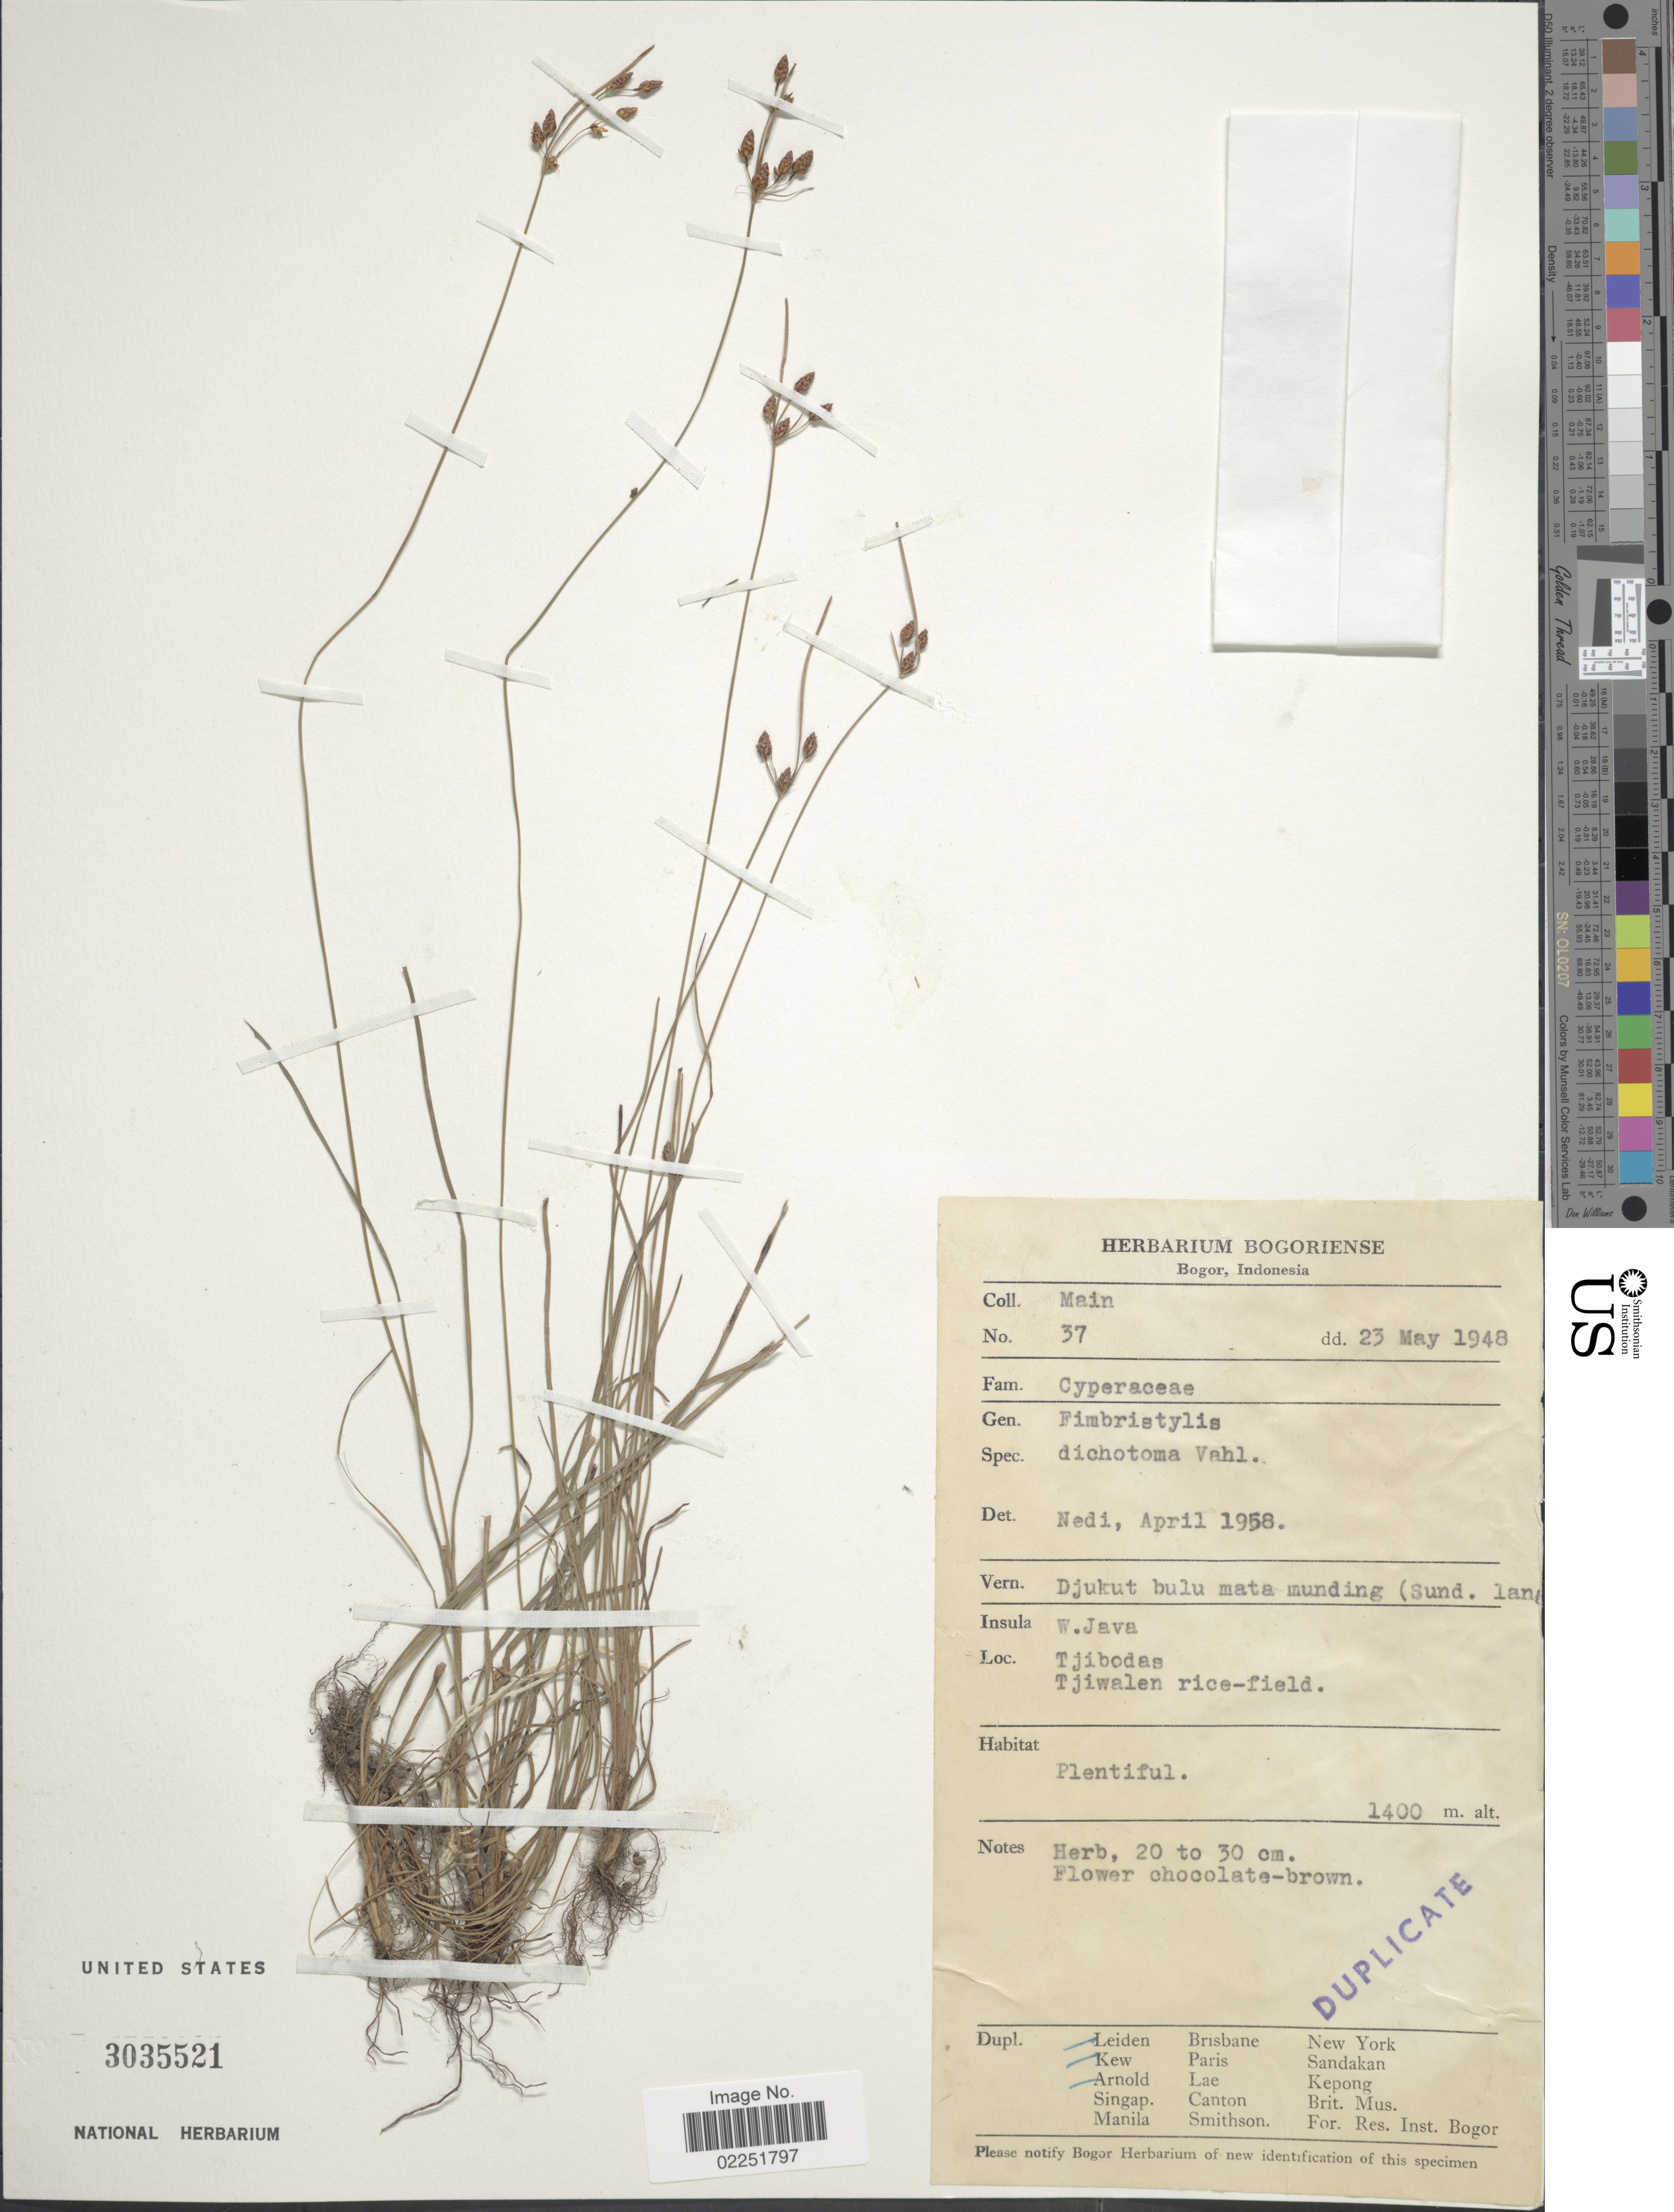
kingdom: Plantae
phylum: Tracheophyta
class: Liliopsida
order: Poales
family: Cyperaceae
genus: Fimbristylis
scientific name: Fimbristylis dichotoma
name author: (L.) Vahl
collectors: -. Main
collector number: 37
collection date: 1948-05-23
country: Indonesia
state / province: Java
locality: W. Java. Tjibodas, Tjiwalen rice-field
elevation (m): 1400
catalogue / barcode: US 3035521